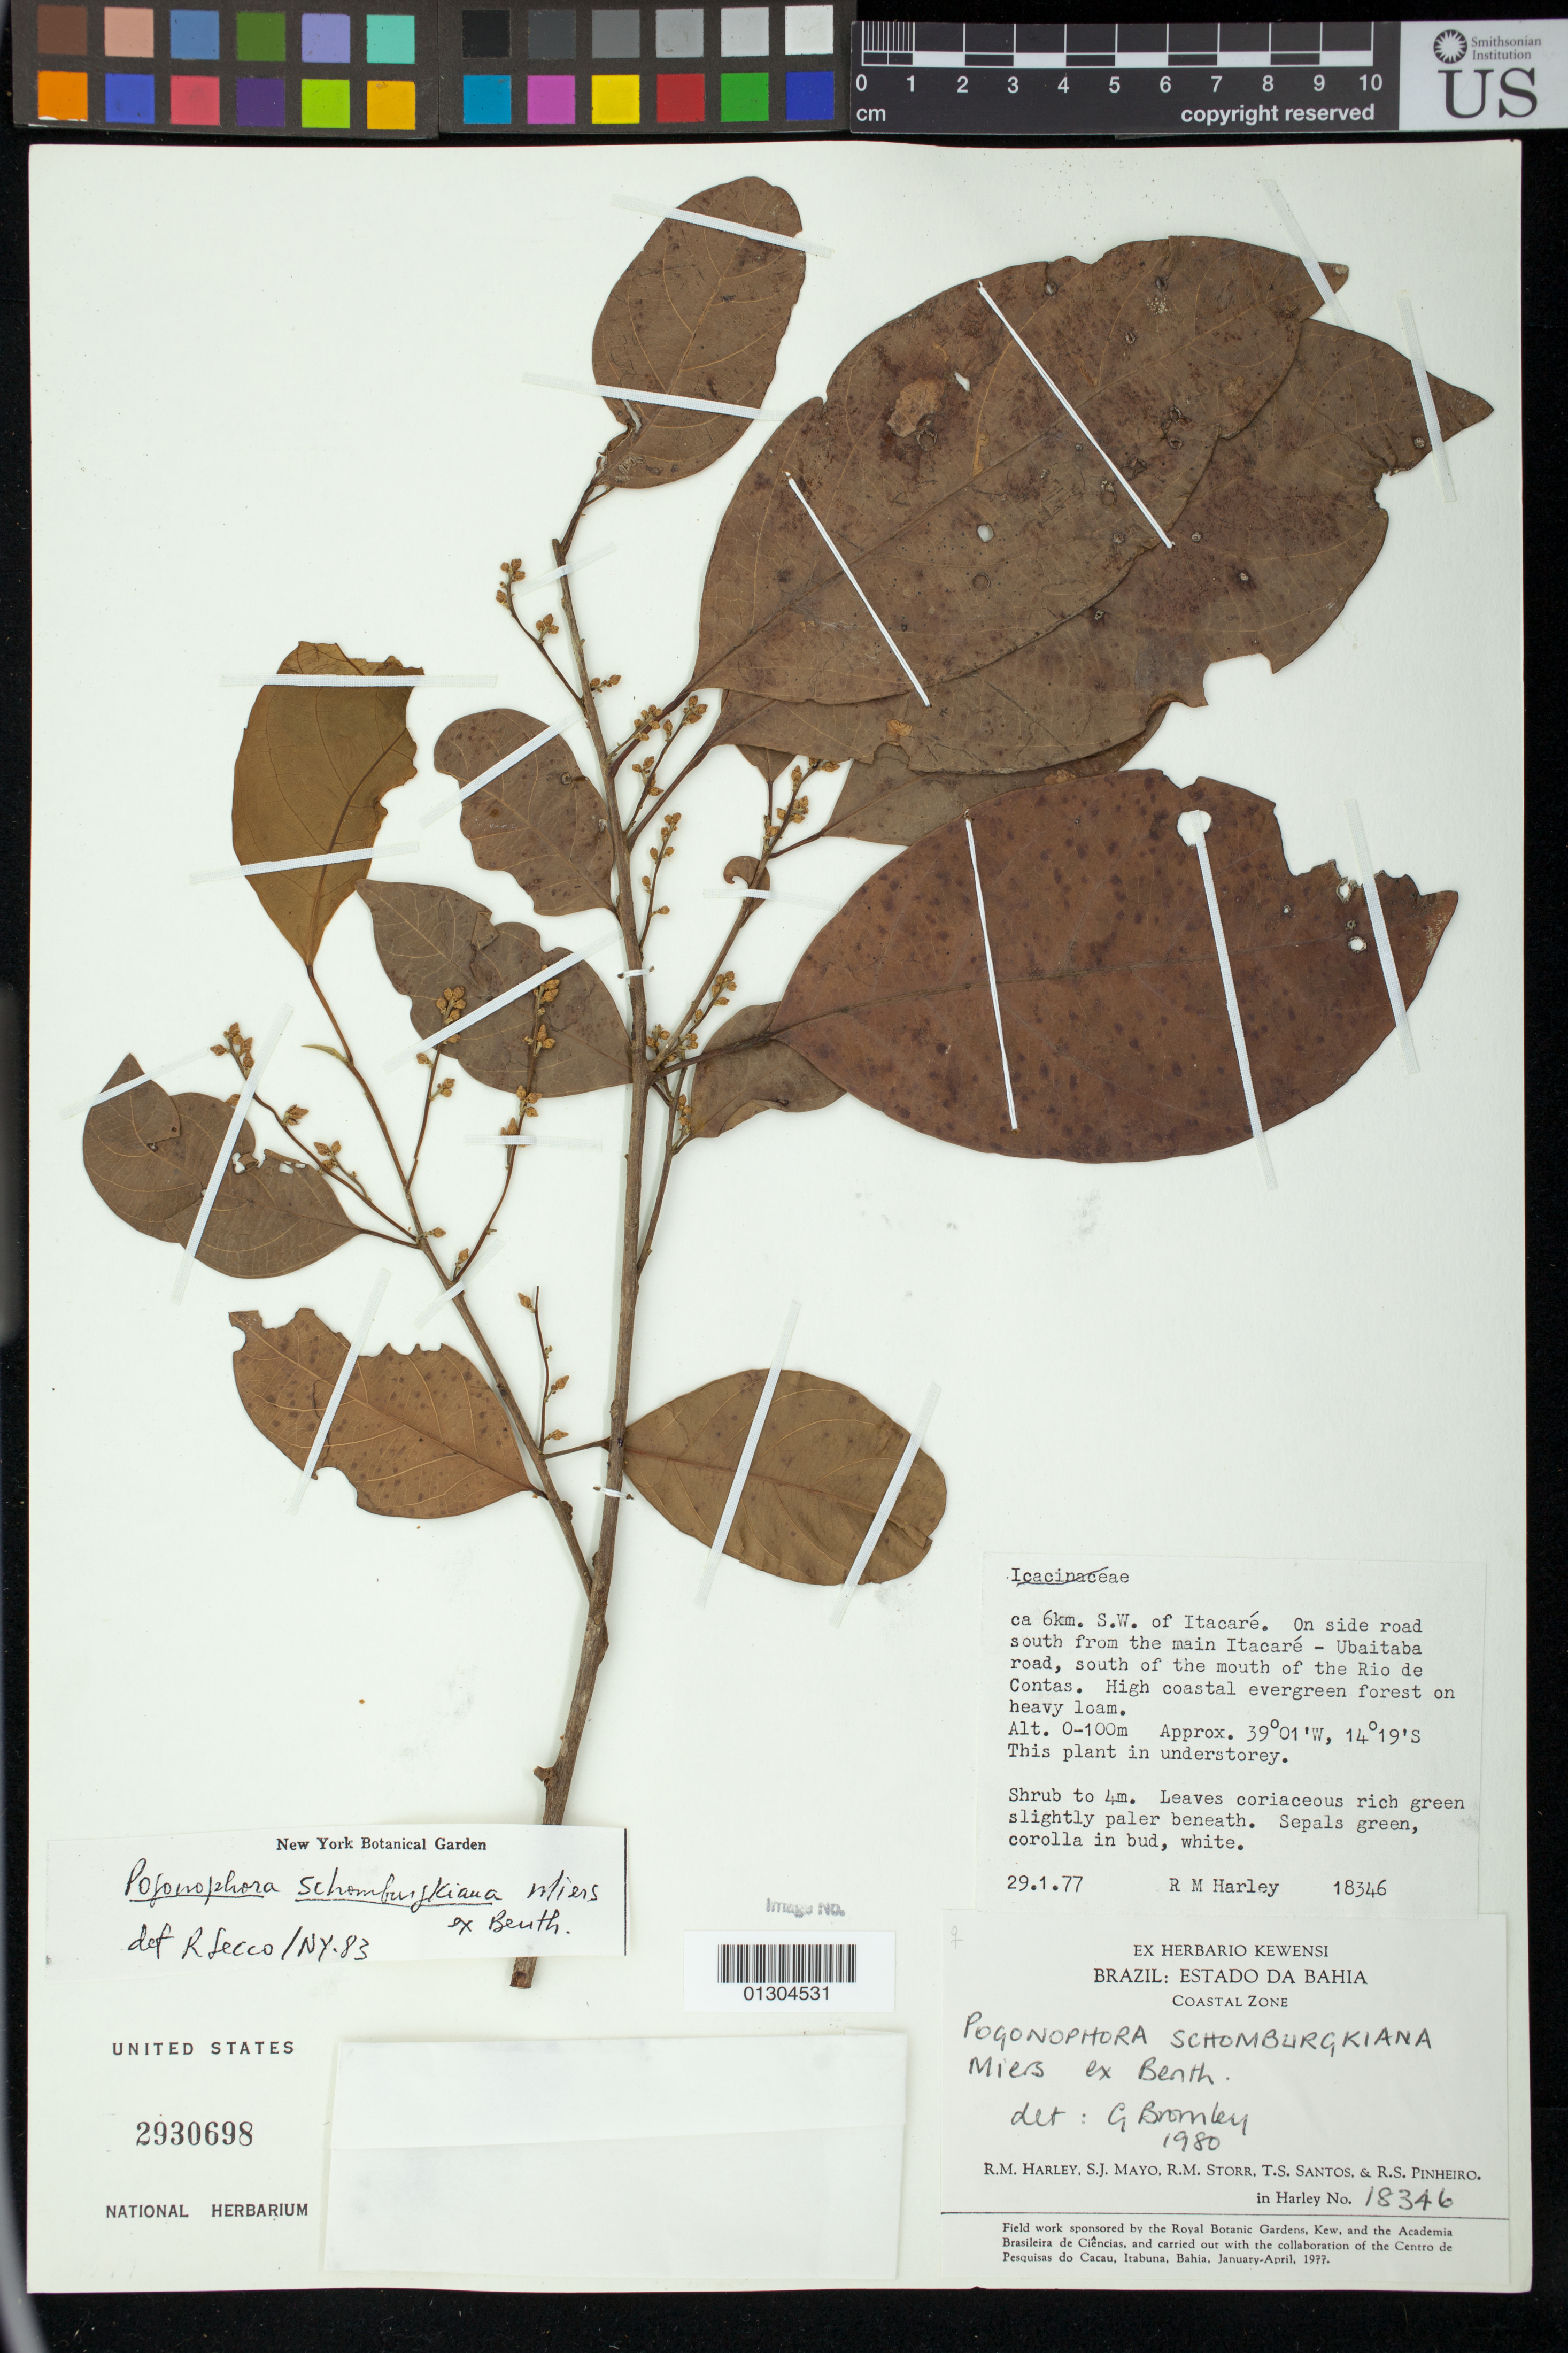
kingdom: Plantae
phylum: Tracheophyta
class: Magnoliopsida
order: Malpighiales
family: Peraceae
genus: Pogonophora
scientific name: Pogonophora schomburgkiana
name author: Miers ex Benth.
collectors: R. M. Harley, S. Mayo, R. M. Storr, T. S. Santos & R. S. Pinheiro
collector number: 18346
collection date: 1977-01-29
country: Brazil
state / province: Bahia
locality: ca 6km S.W. of Itacare. On side road south from the main Itacare - Ubaitaba road, south of the mouth of the Rio de Contas.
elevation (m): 0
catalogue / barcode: US 2930698